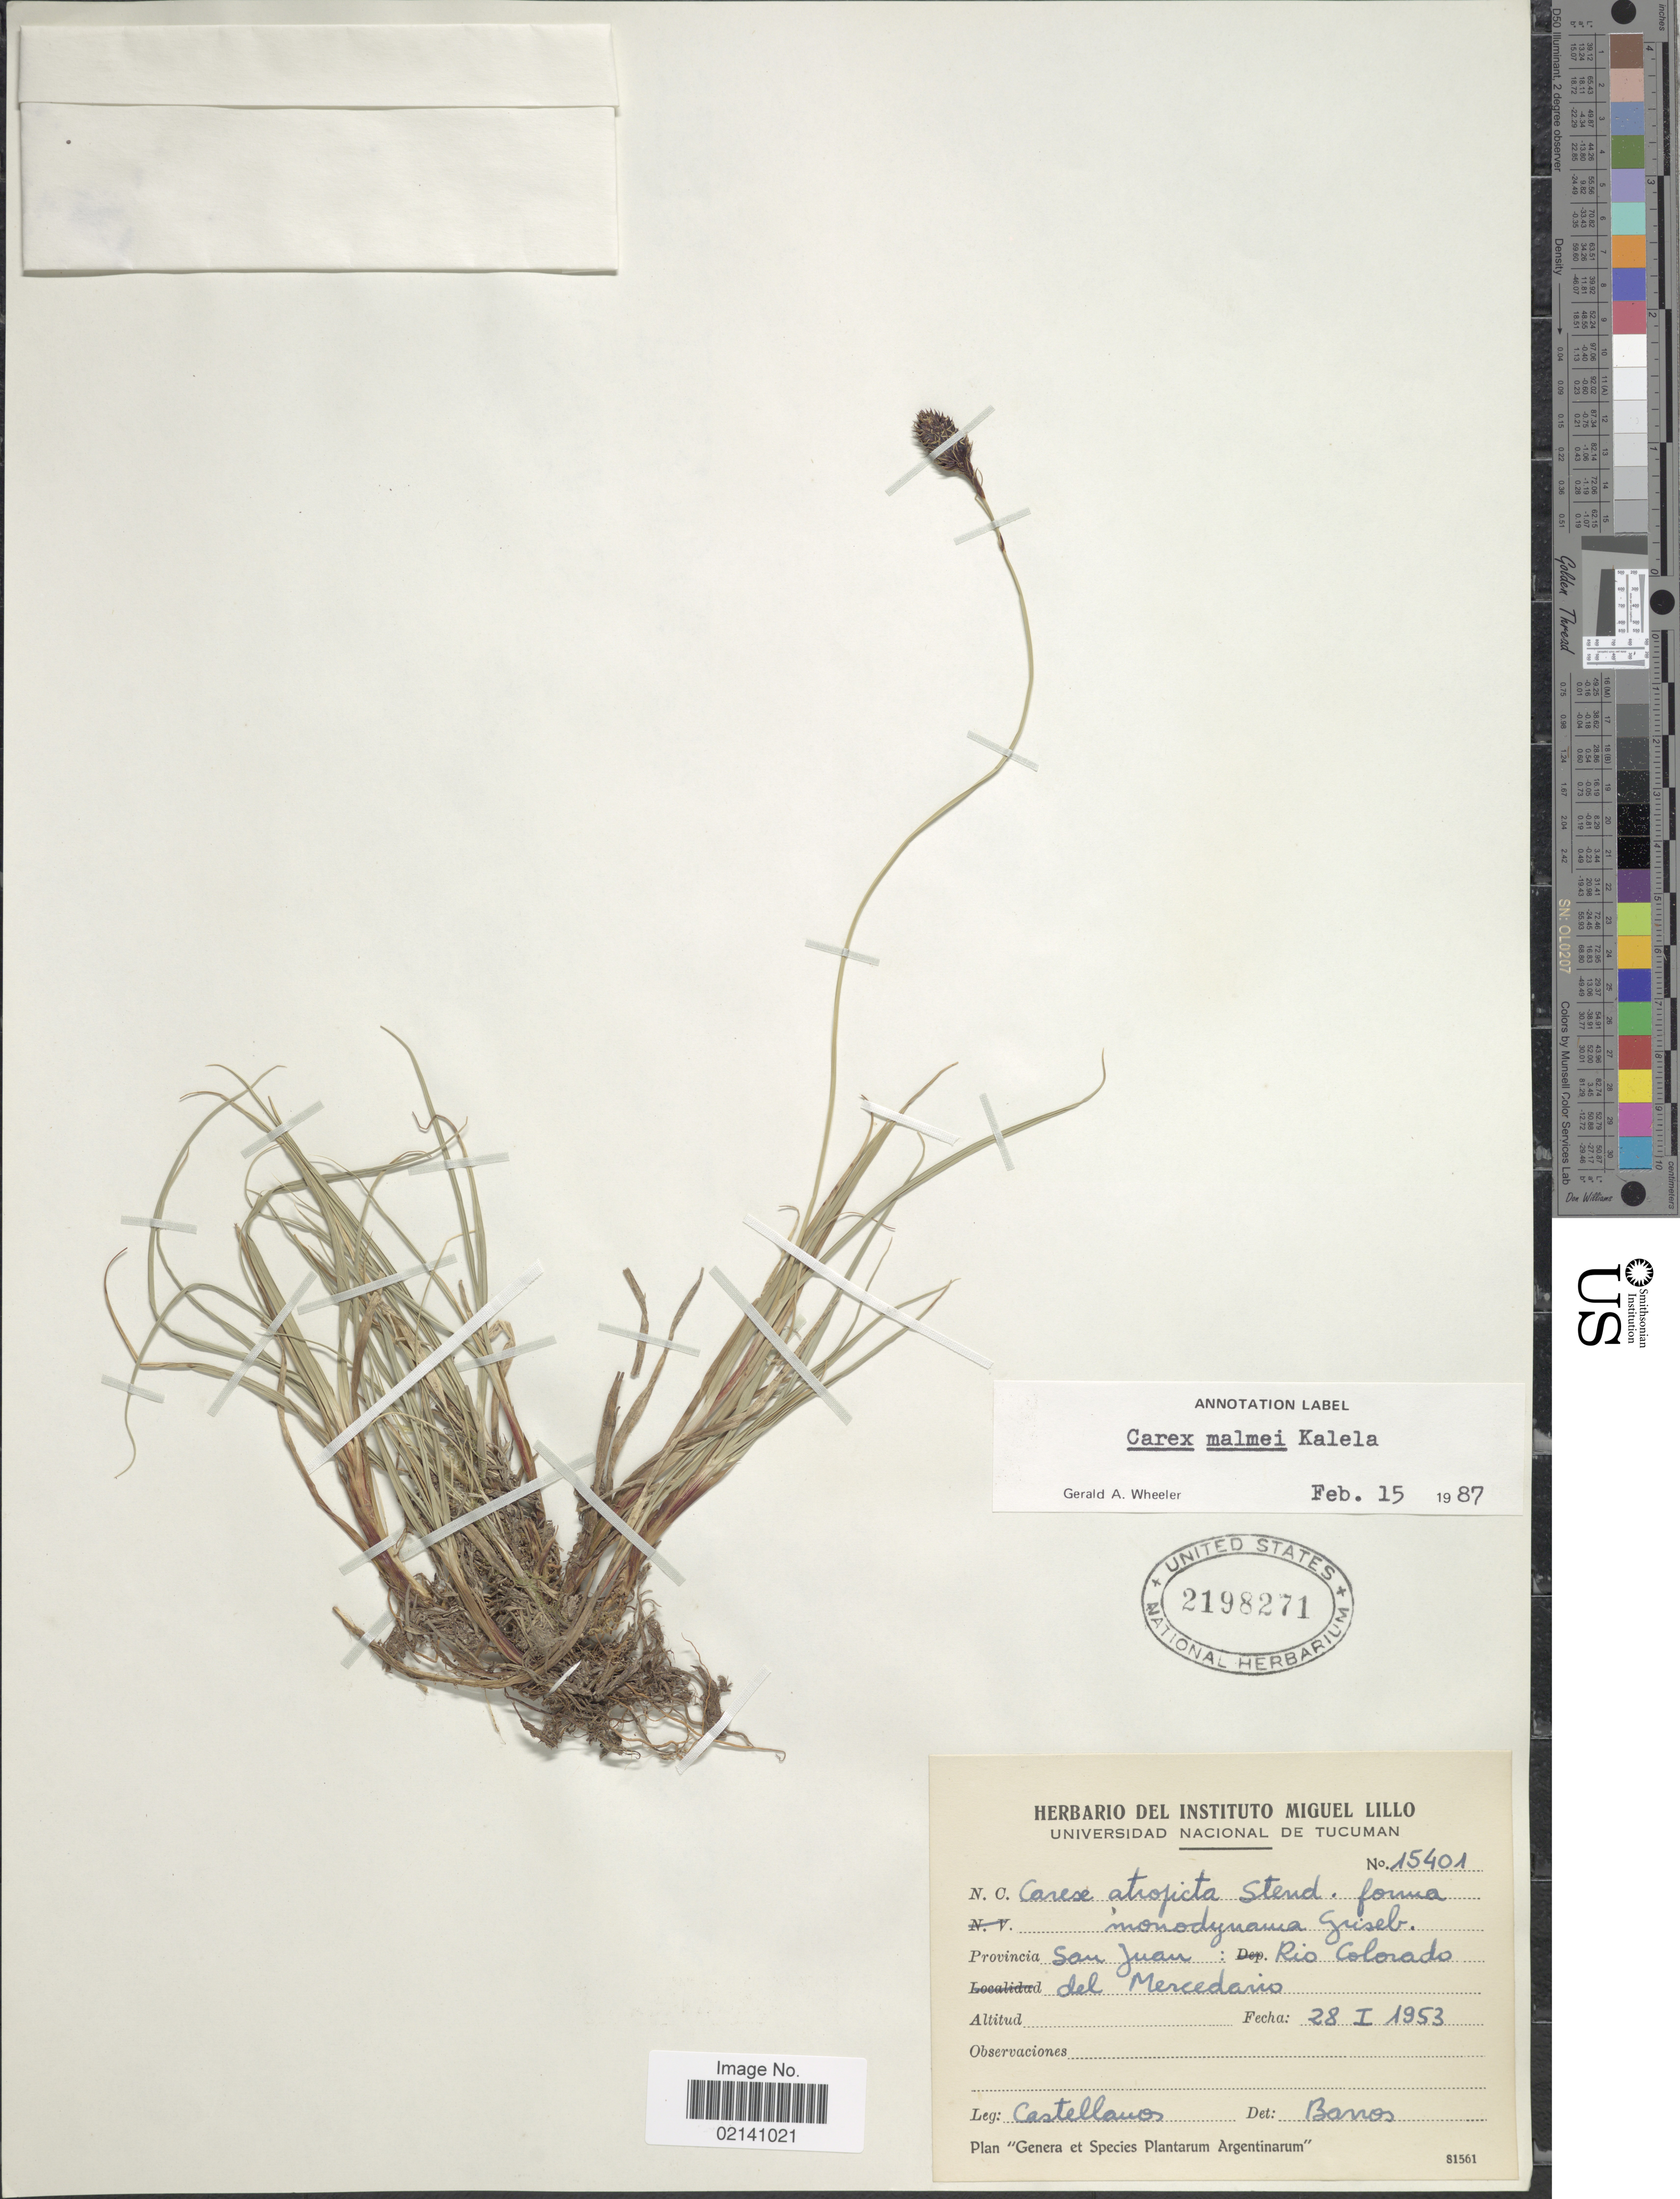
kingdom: Plantae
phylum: Tracheophyta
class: Liliopsida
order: Poales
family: Cyperaceae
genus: Carex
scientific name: Carex malmei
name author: Kalela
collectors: -- Castellanos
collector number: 15401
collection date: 1953-01-28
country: Argentina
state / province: San Juan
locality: Provincia San Juan, Rio Colorado, del Mercedario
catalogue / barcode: US 2198271